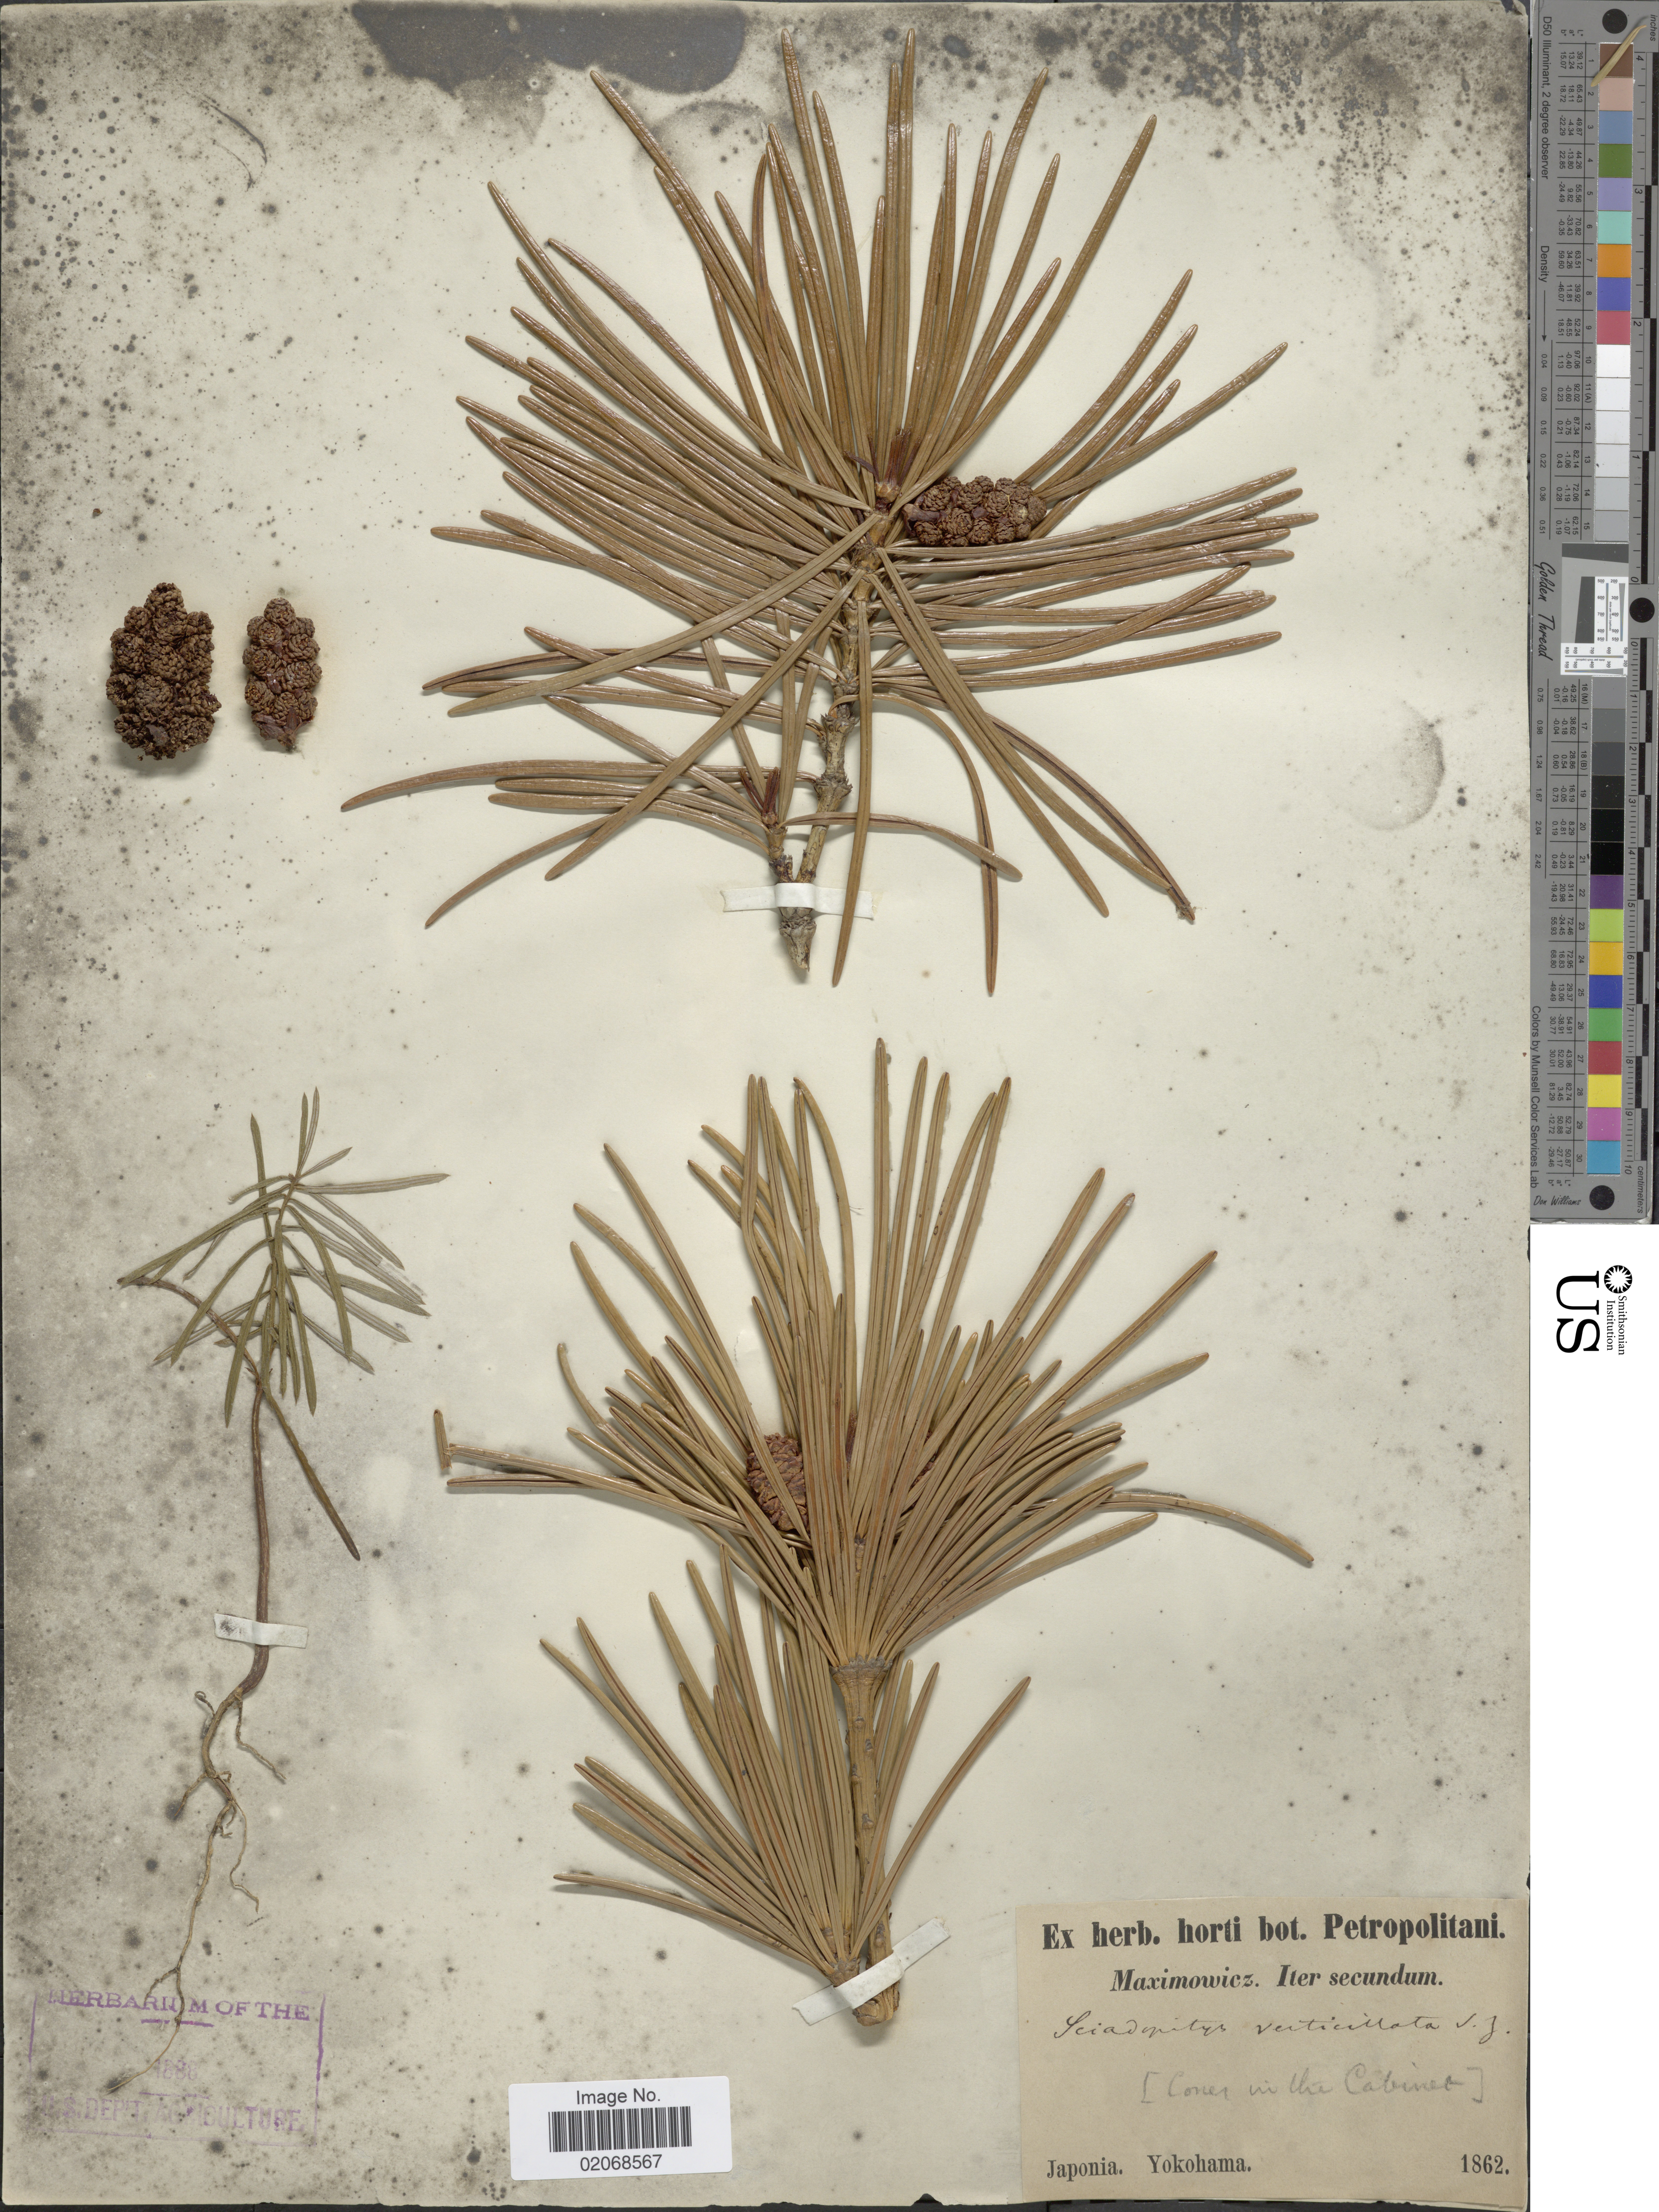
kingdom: Plantae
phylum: Tracheophyta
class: Pinopsida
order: Pinales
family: Sciadopityaceae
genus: Sciadopitys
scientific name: Sciadopitys verticillata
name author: Siebold & Zucc.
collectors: -. Maximowicz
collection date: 1862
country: Japan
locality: Yokohama, (coner in the cabinet)